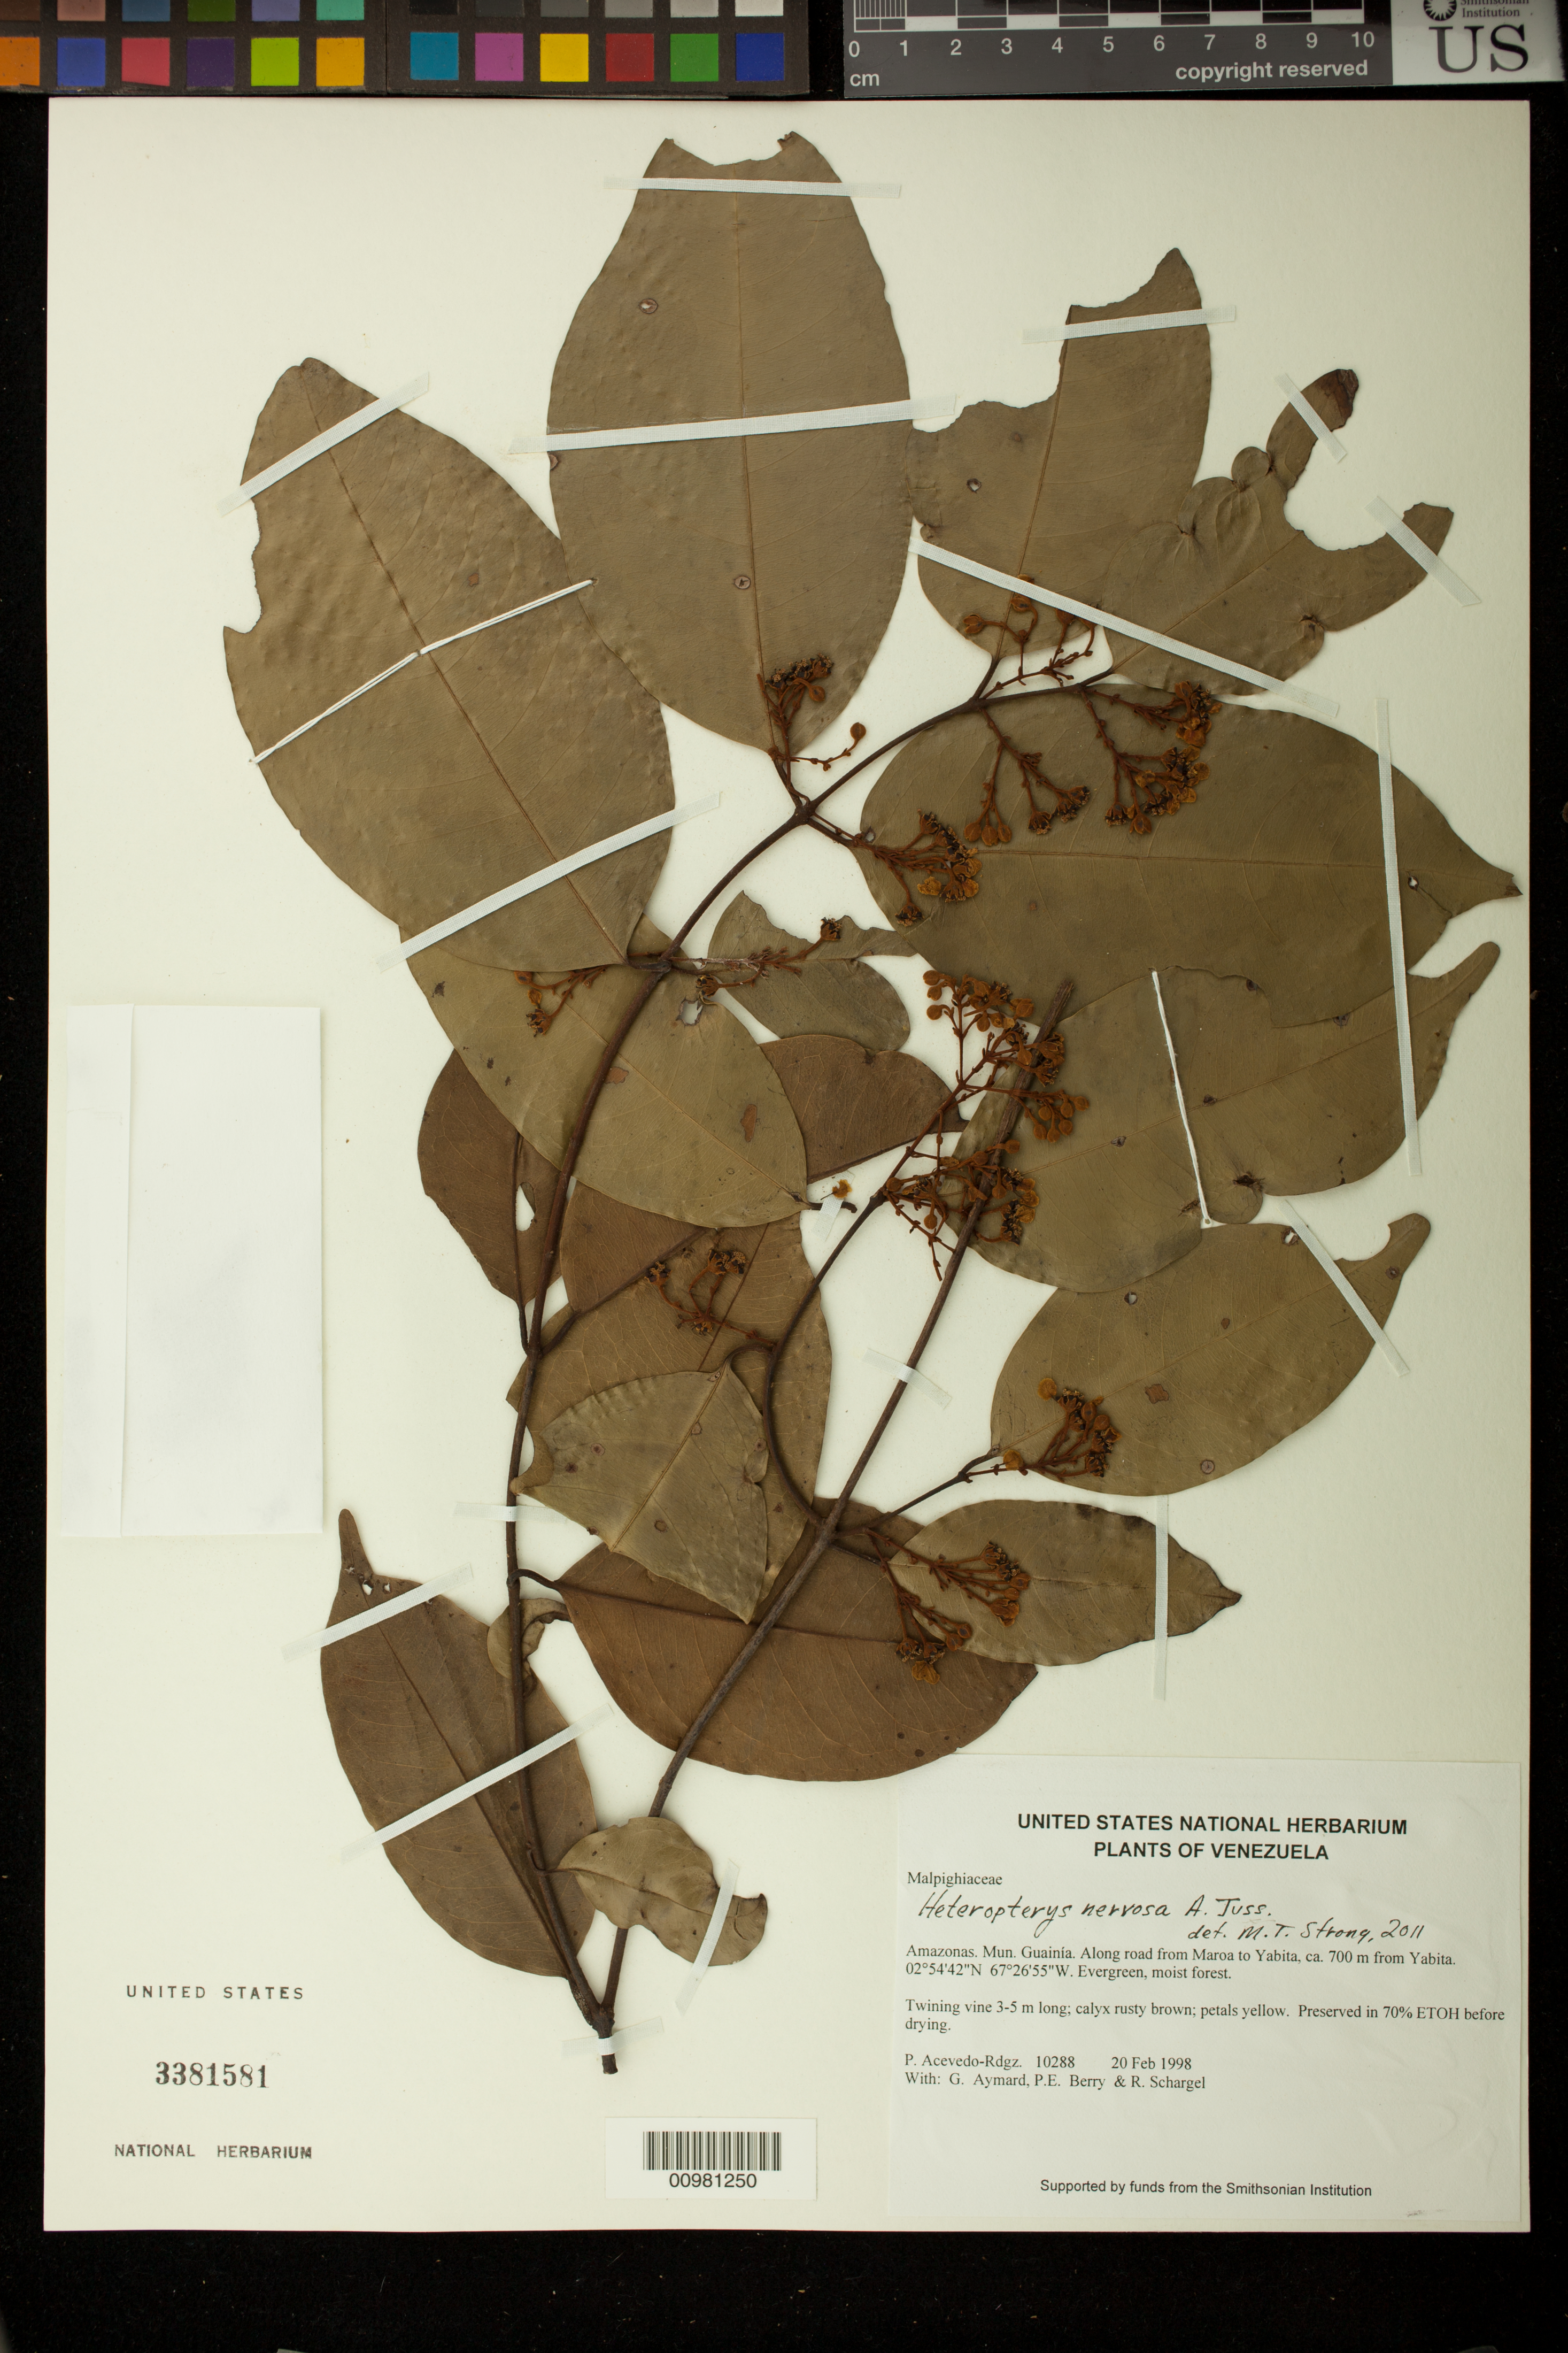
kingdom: Plantae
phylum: Tracheophyta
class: Magnoliopsida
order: Malpighiales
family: Malpighiaceae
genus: Heteropterys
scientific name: Heteropterys nervosa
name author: A. Juss.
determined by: Strong, M. T., (US), Smithsonian Institution - National Museum of Natural History (UNITED STATES)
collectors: P. Acevedo-Rodr., G. A. Aymard, P. E. Berry & R. Schargel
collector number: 10288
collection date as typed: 20 Feb 1998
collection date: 1998-02-20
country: Venezuela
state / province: Amazonas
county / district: Maroa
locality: Along road from Maroa to Yabita, ca. 700 m from Yabita.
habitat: Evergreen, moist forest.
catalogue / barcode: US 3381581